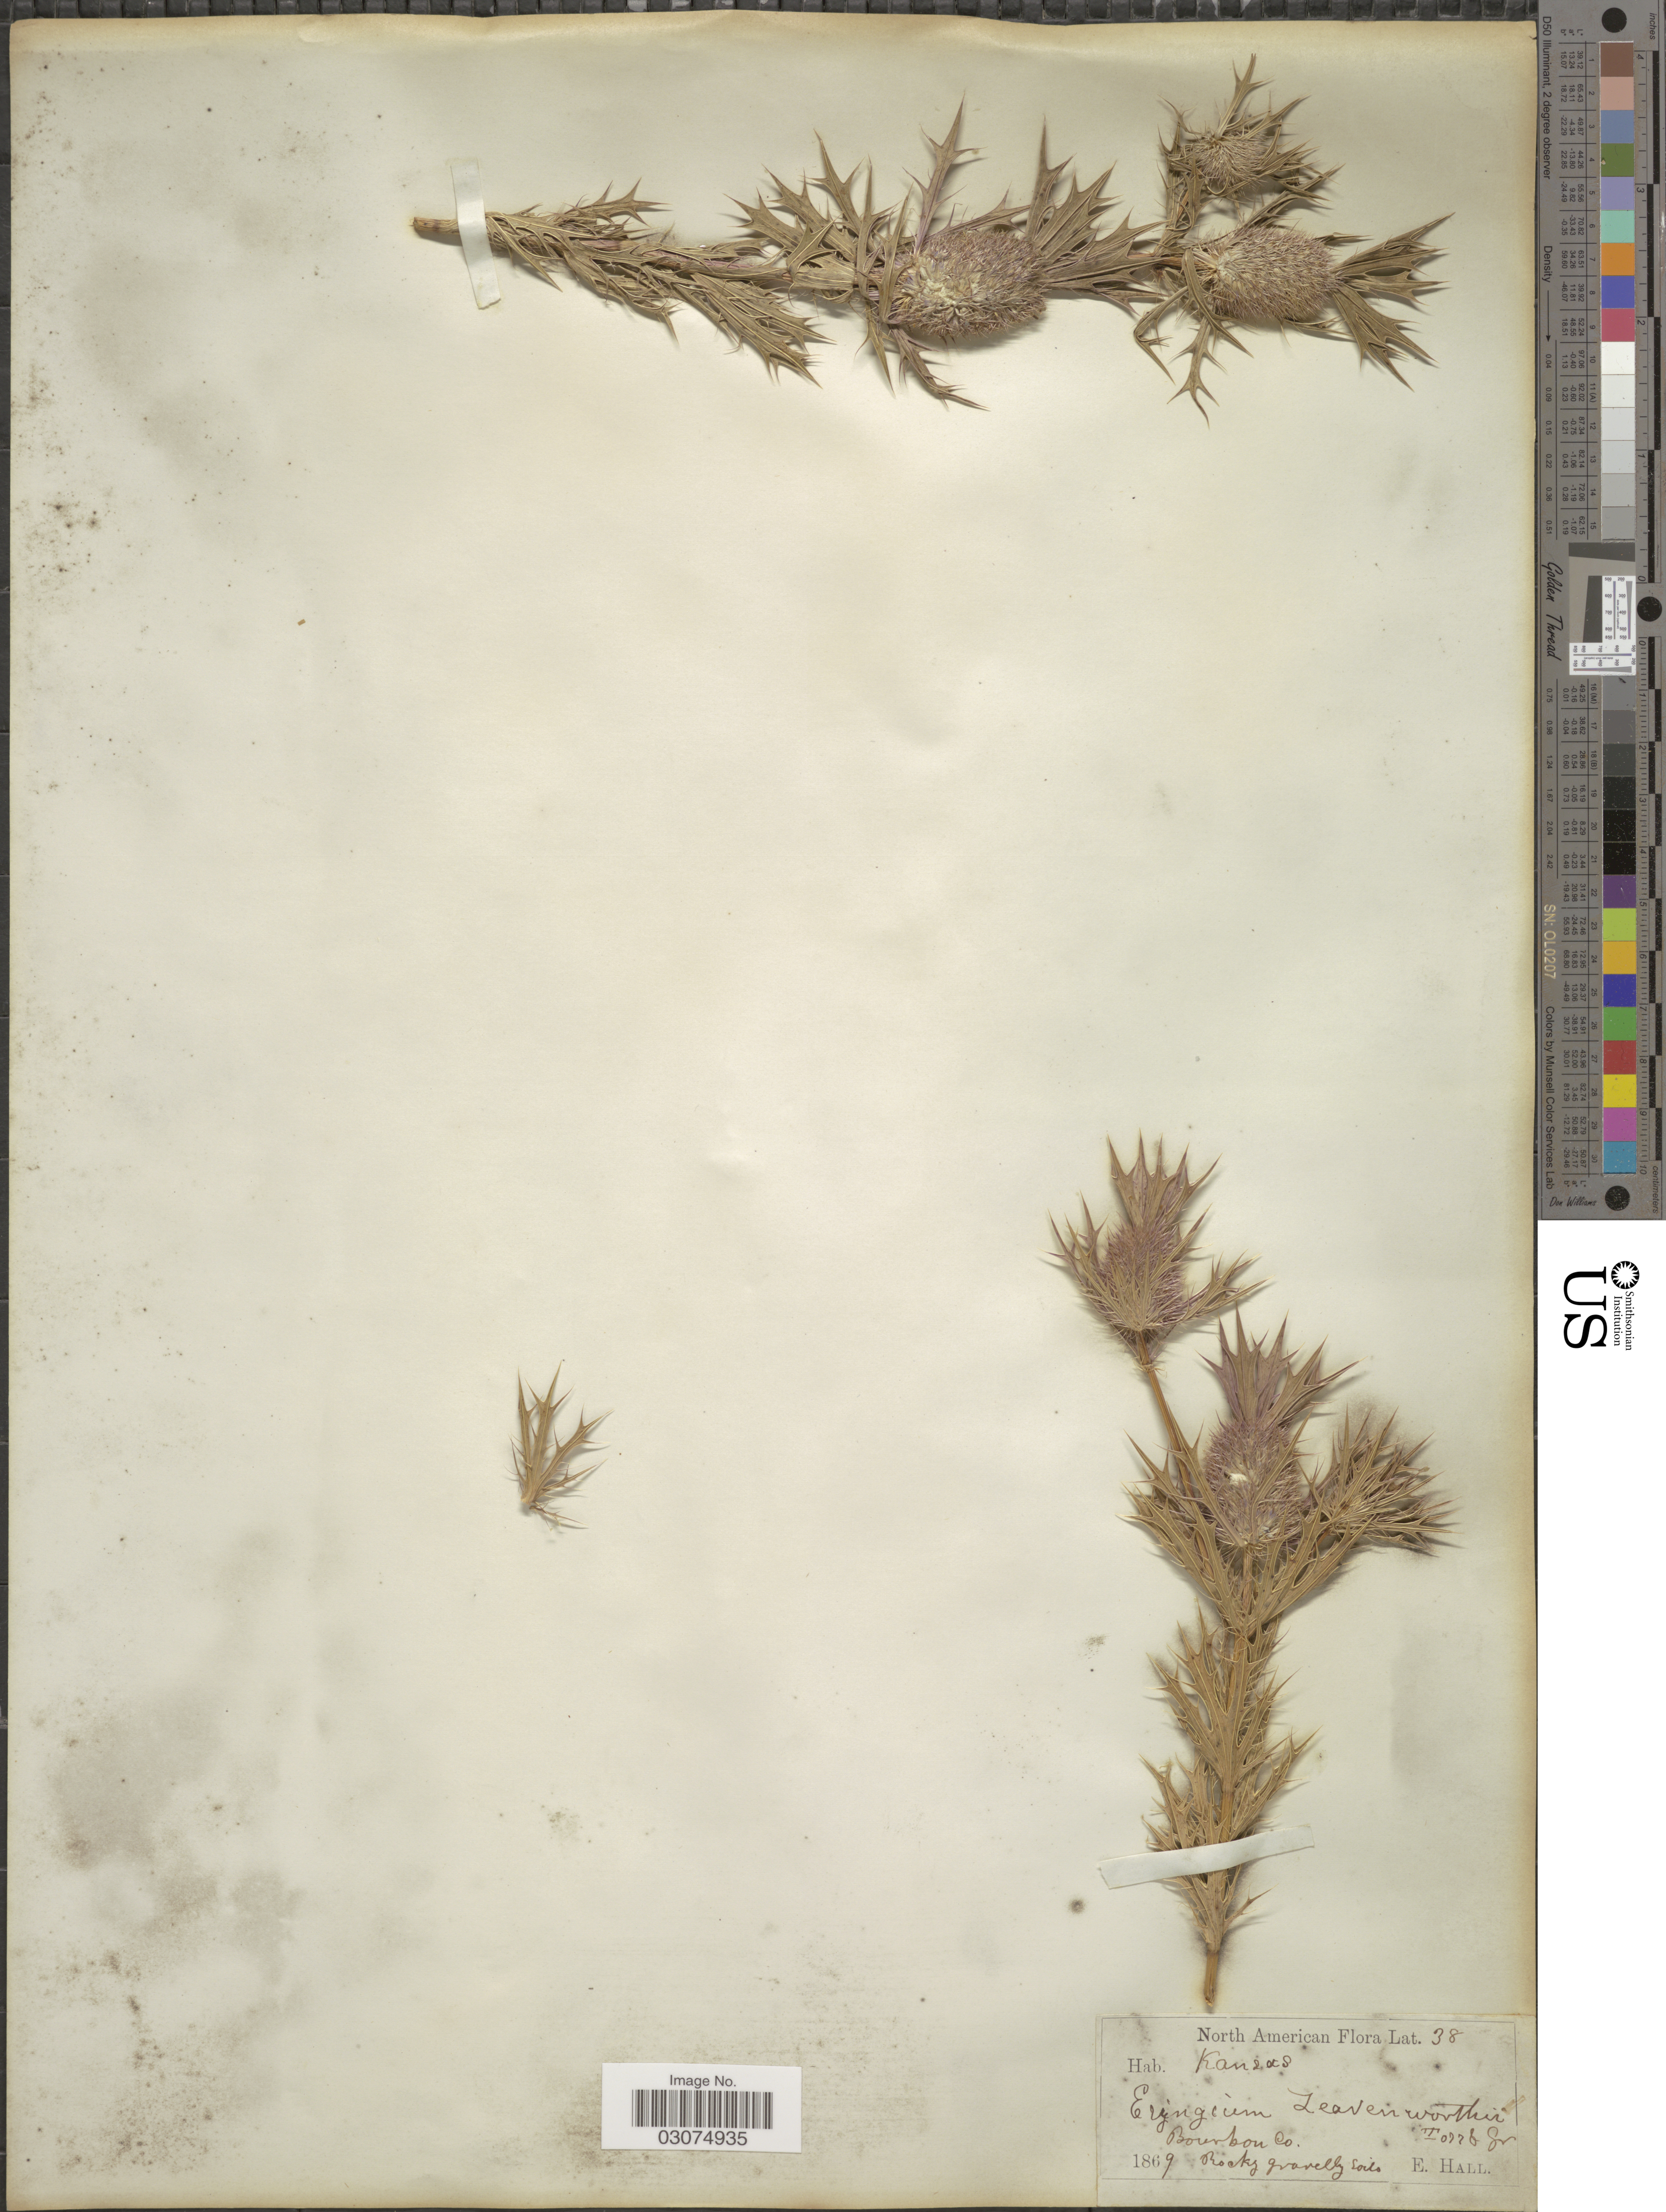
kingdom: Plantae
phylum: Tracheophyta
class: Magnoliopsida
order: Apiales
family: Apiaceae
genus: Eryngium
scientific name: Eryngium leavenworthii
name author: Torr. & A. Gray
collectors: E. Hall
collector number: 38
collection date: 1869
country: United States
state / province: Kansas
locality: North American. Bourbon Co.